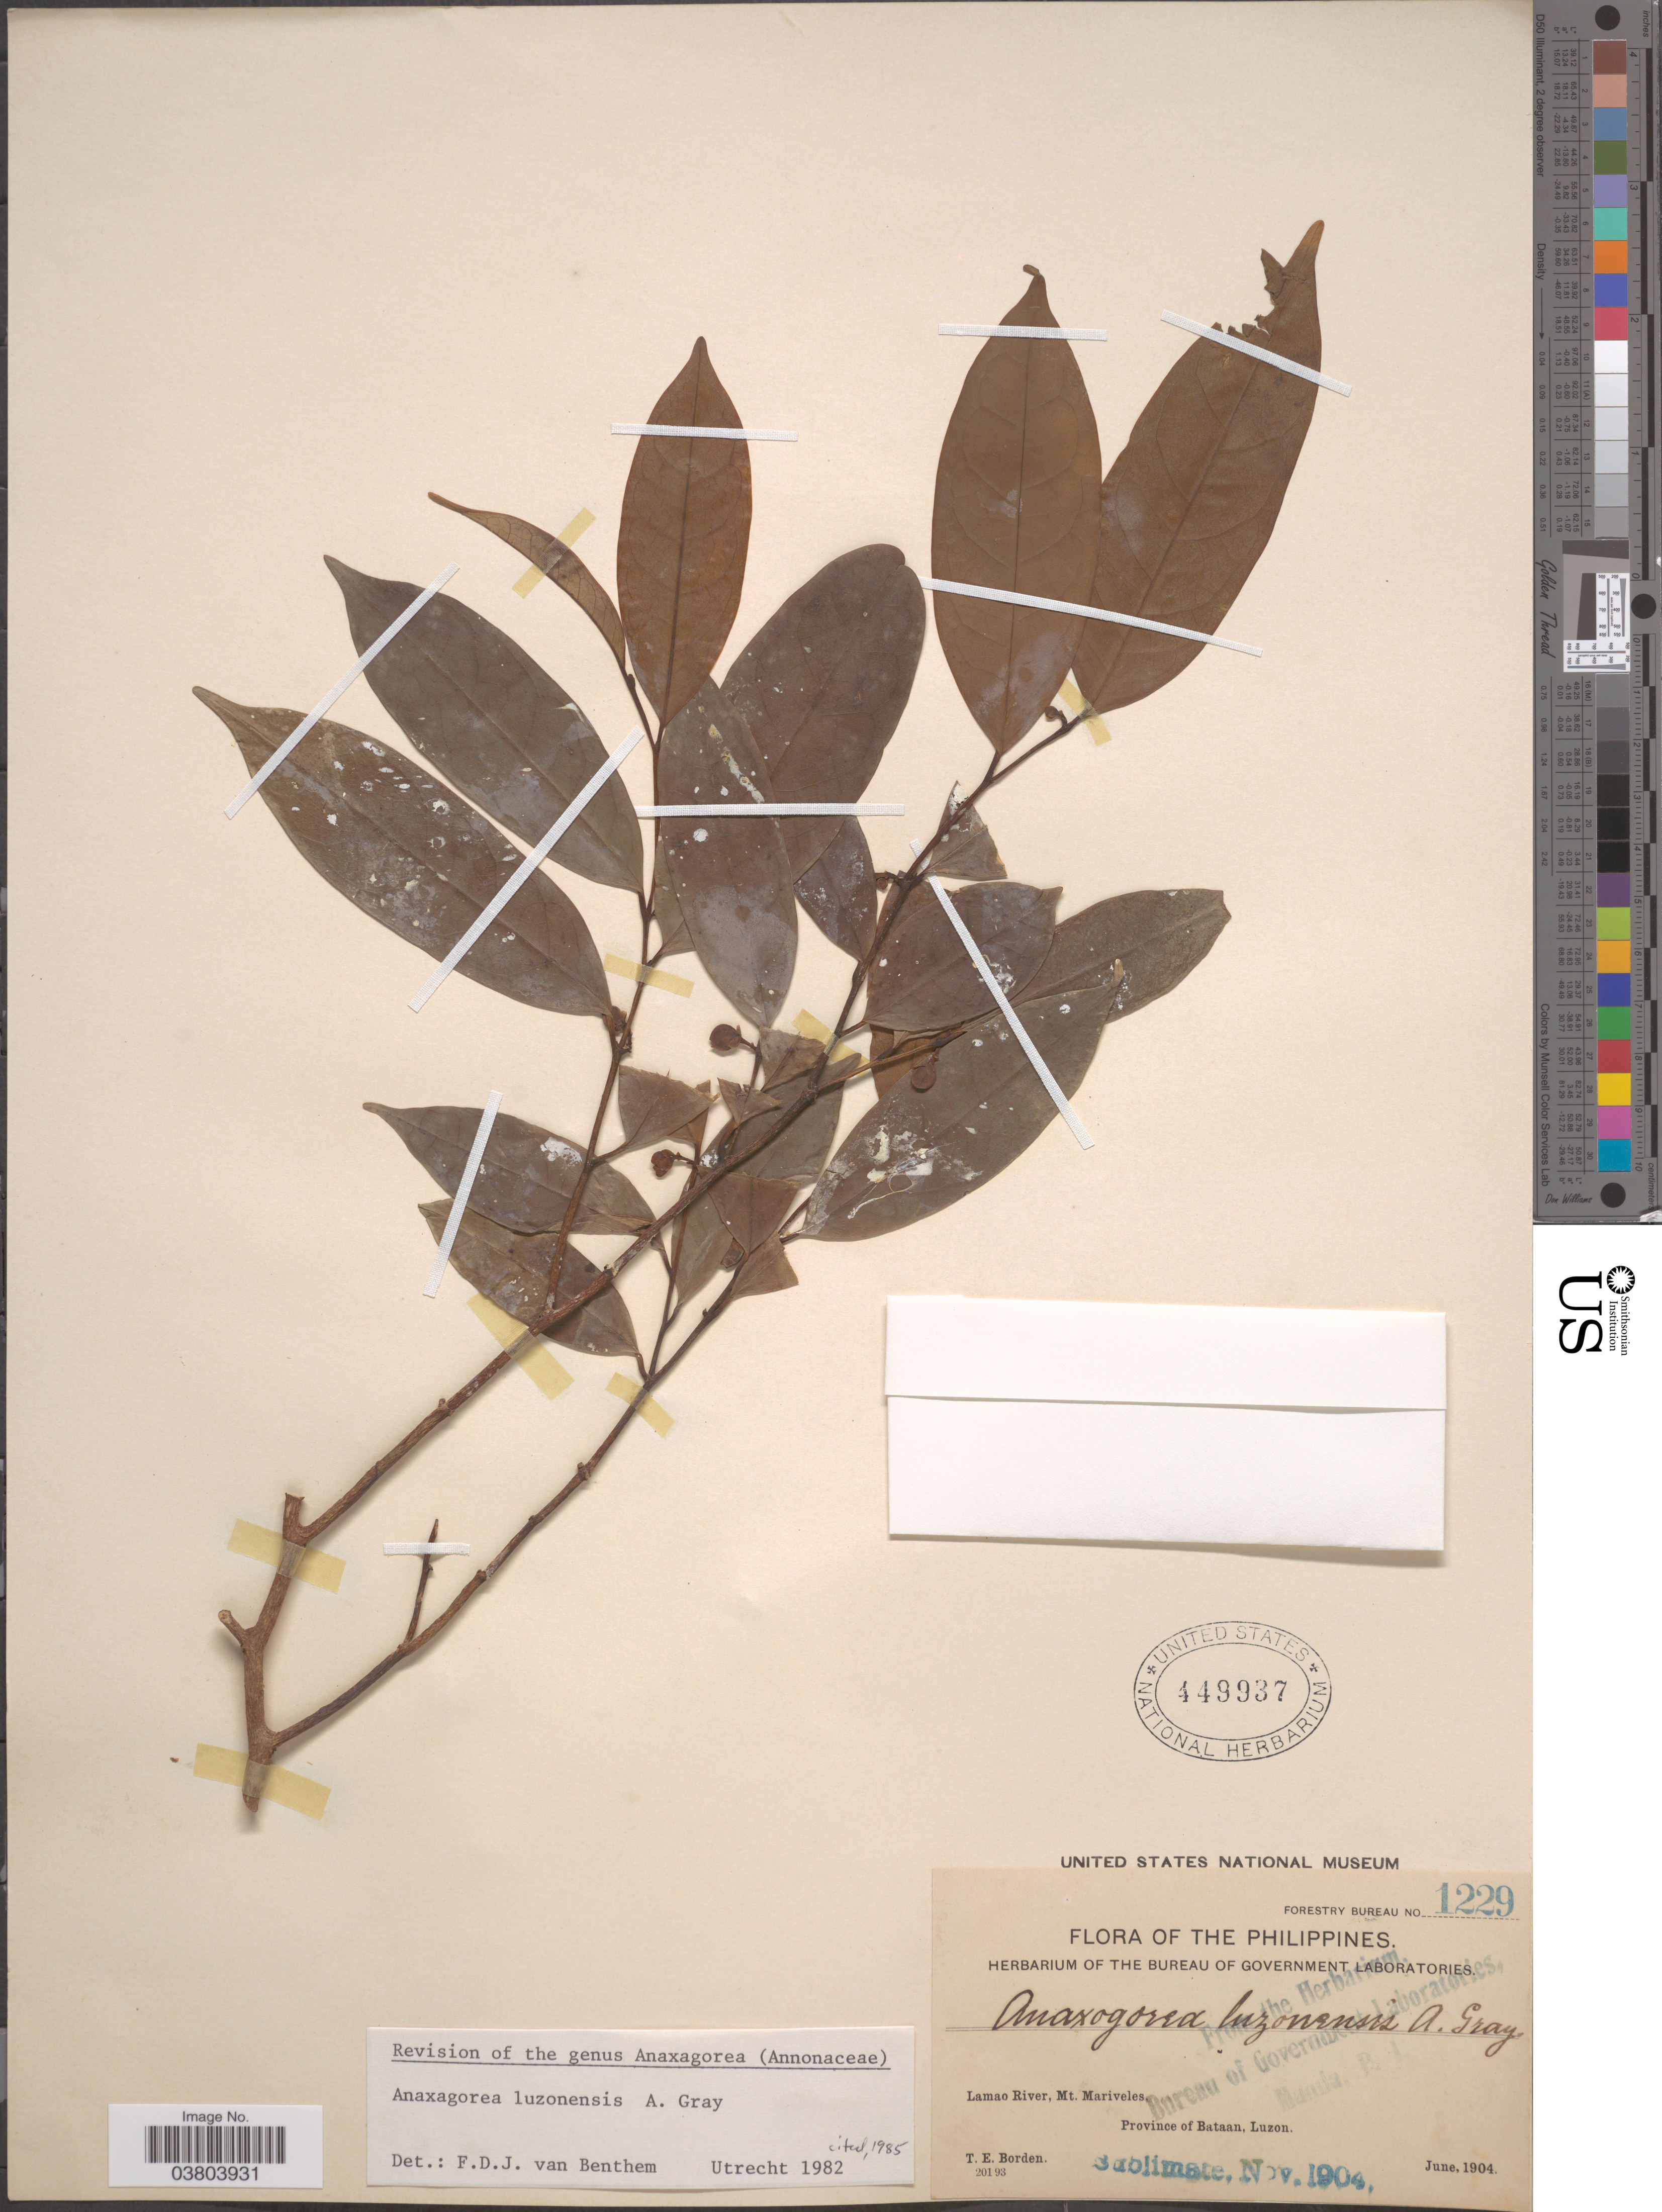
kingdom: Plantae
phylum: Tracheophyta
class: Magnoliopsida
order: Magnoliales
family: Annonaceae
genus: Anaxagorea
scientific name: Anaxagorea luzonensis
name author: A. Gray in Wilkes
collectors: T. E. Borden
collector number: Forestry Bureau 1229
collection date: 1904-06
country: Philippines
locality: Lamao River, Mt. Mariveles, Province of Bataan, Luzon.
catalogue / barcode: US 449937